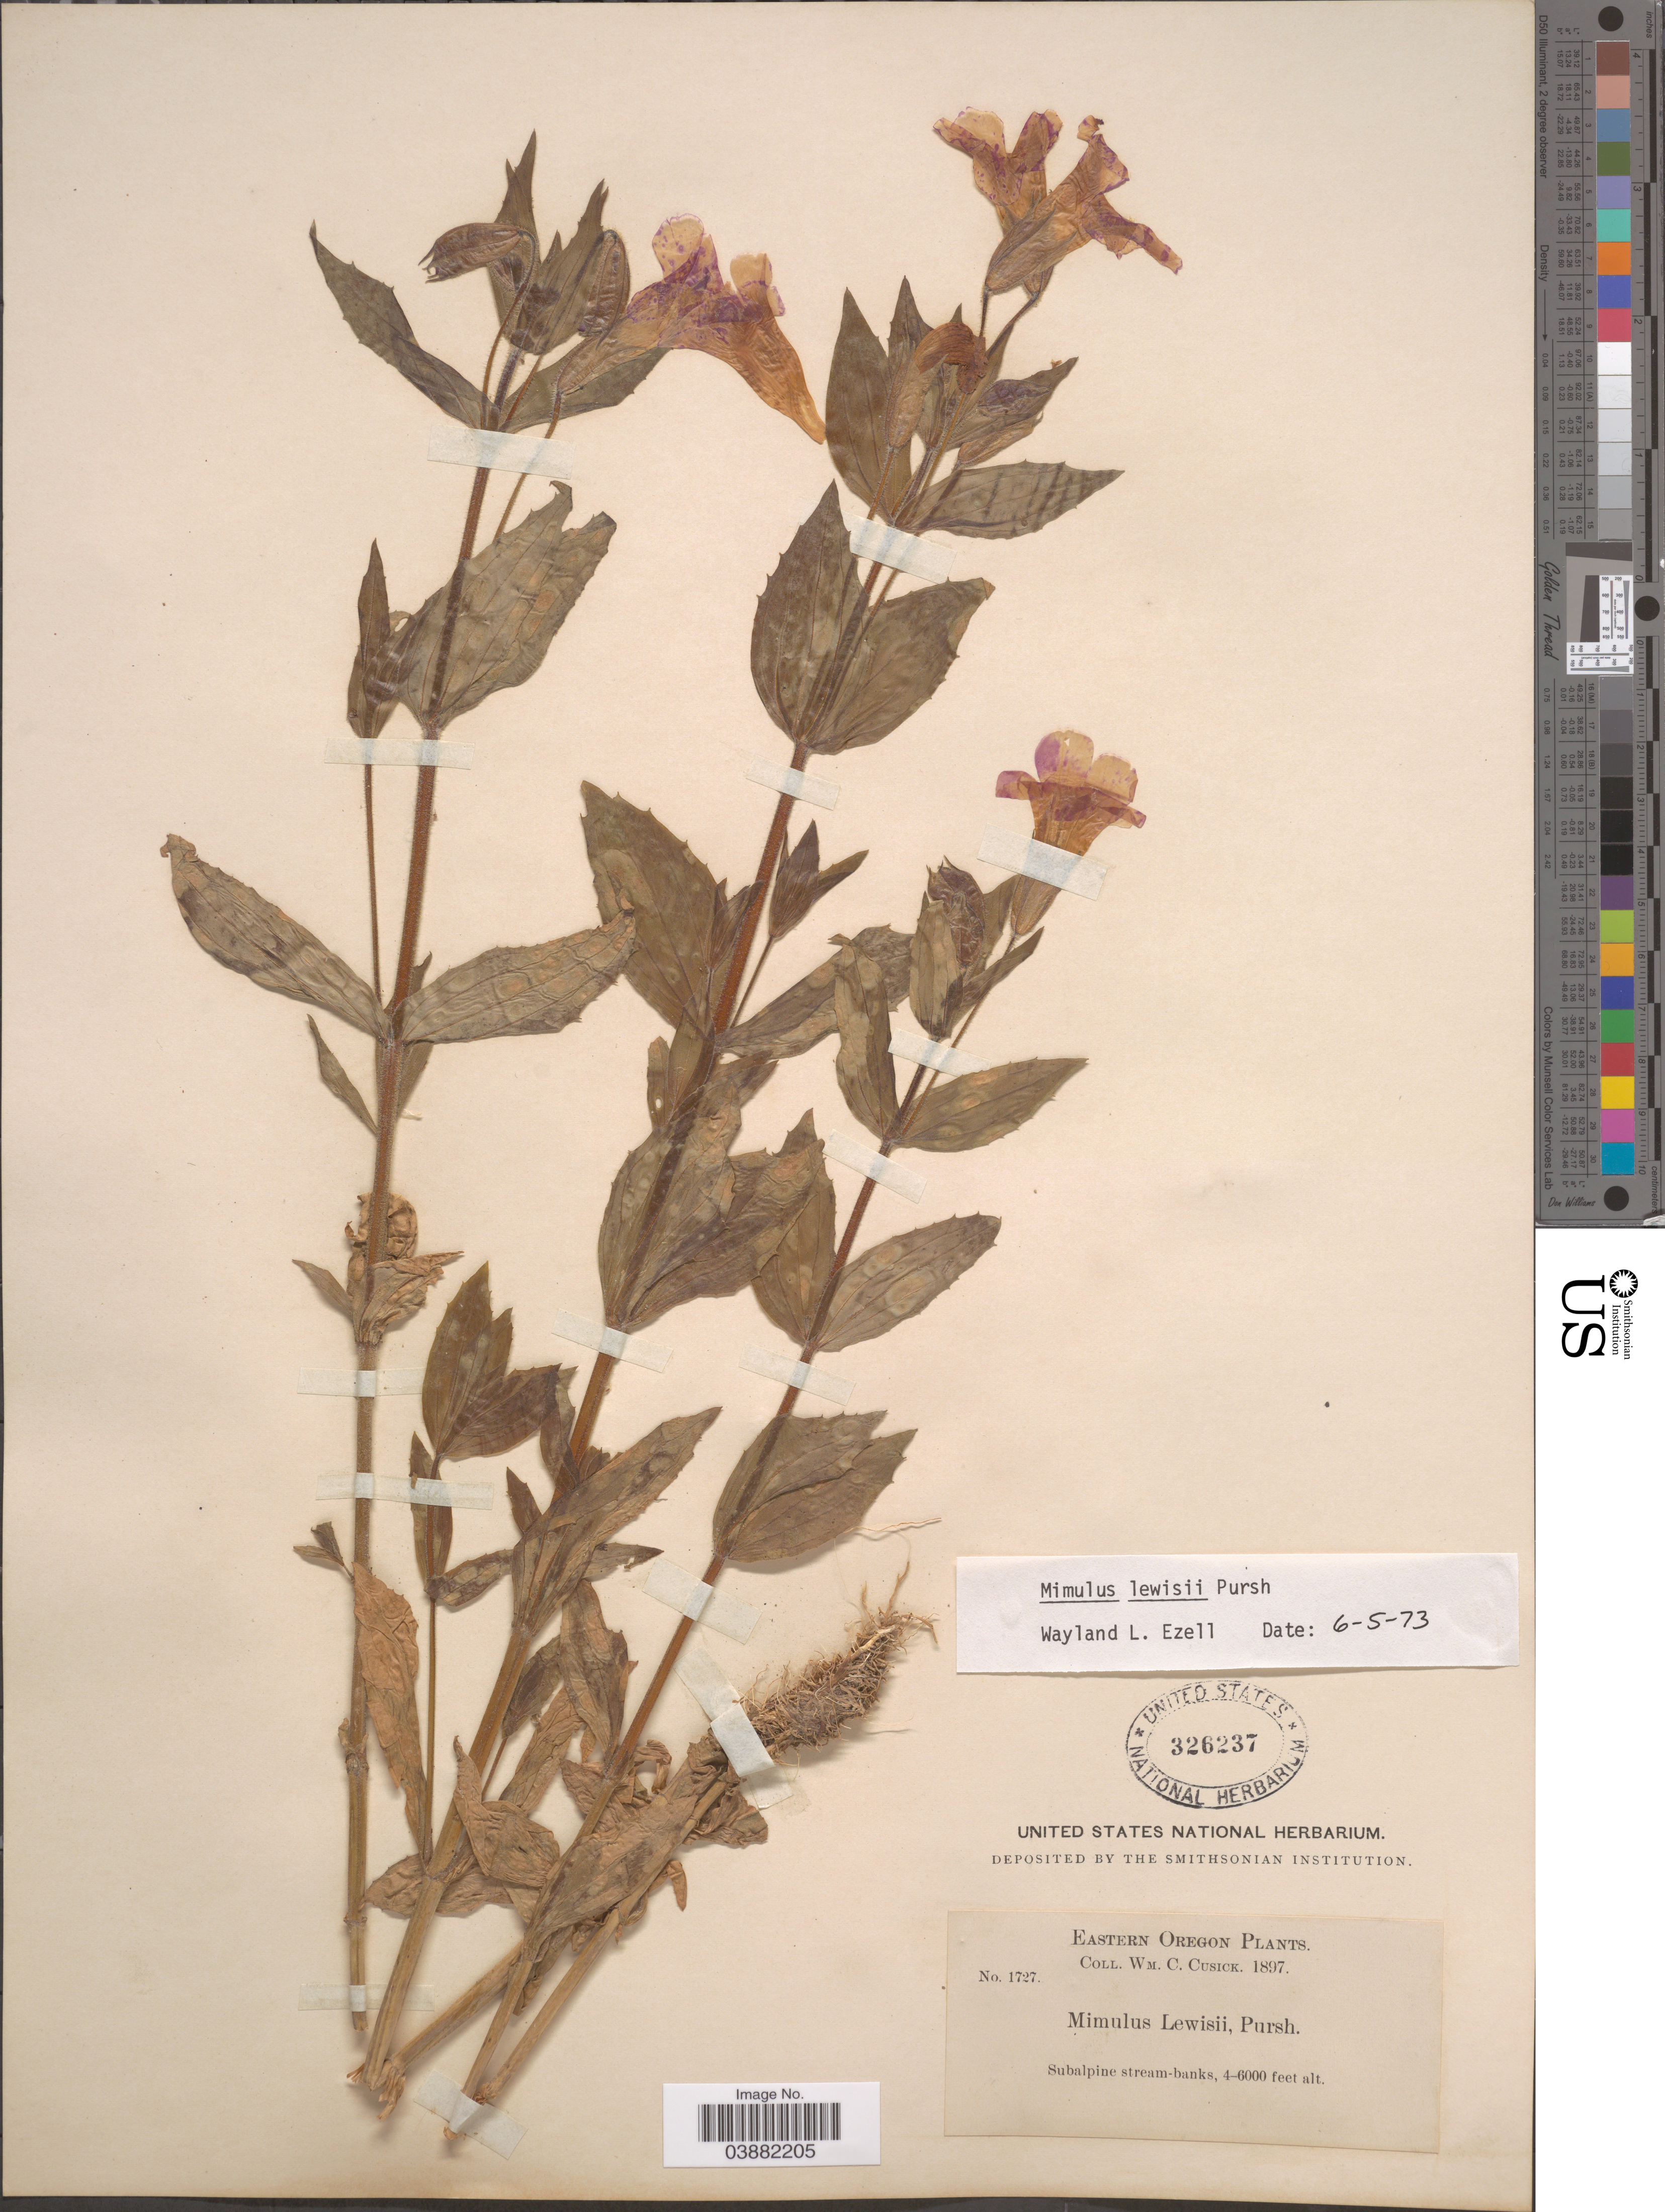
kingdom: Plantae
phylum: Tracheophyta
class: Magnoliopsida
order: Lamiales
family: Phrymaceae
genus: Mimulus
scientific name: Mimulus lewisii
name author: Pursh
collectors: W. C. Cusick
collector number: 1727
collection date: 1897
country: United States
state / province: Oregon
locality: Eastern Oregon. Subalpine stream-banks.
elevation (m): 1219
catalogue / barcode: US 326237